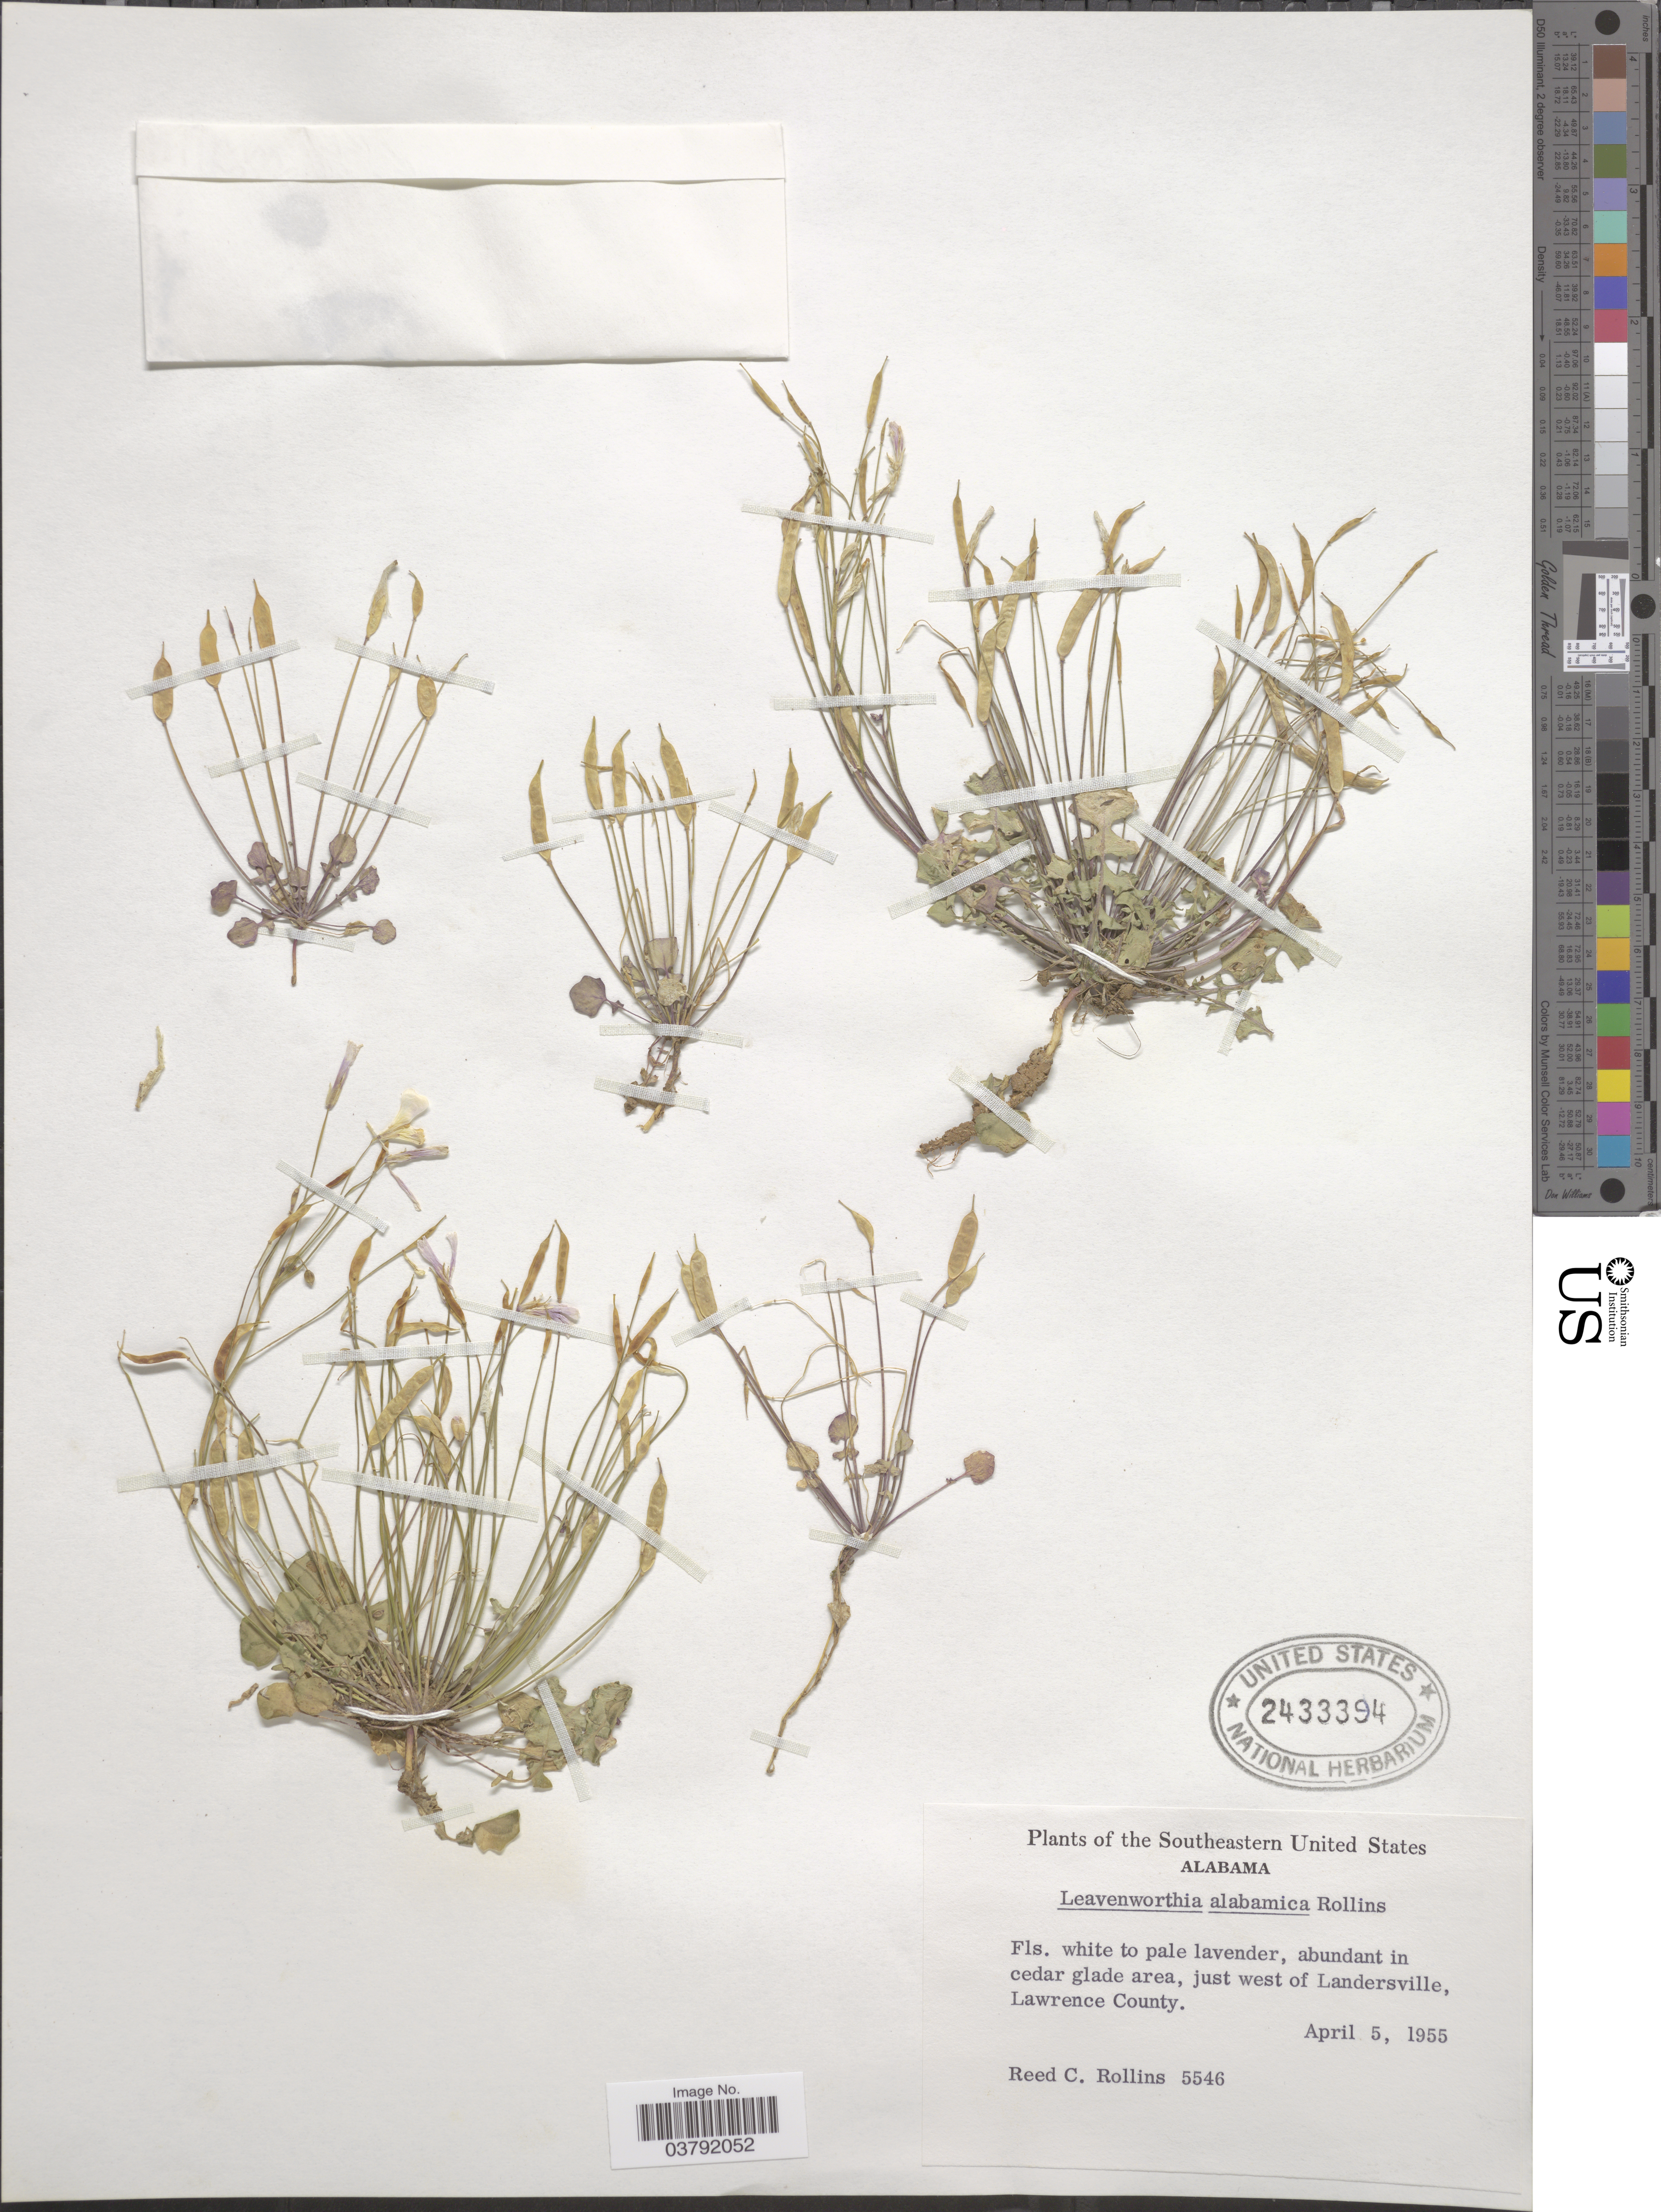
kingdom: Plantae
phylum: Tracheophyta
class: Magnoliopsida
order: Brassicales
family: Brassicaceae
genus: Leavenworthia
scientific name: Leavenworthia alabamica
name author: Rollins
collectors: R. C. Rollins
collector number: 5546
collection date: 1955-04-05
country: United States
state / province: Alabama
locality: Southeastern United States. Just west of Landersville, Lawrence County.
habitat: cedar glade area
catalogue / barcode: US 2433394